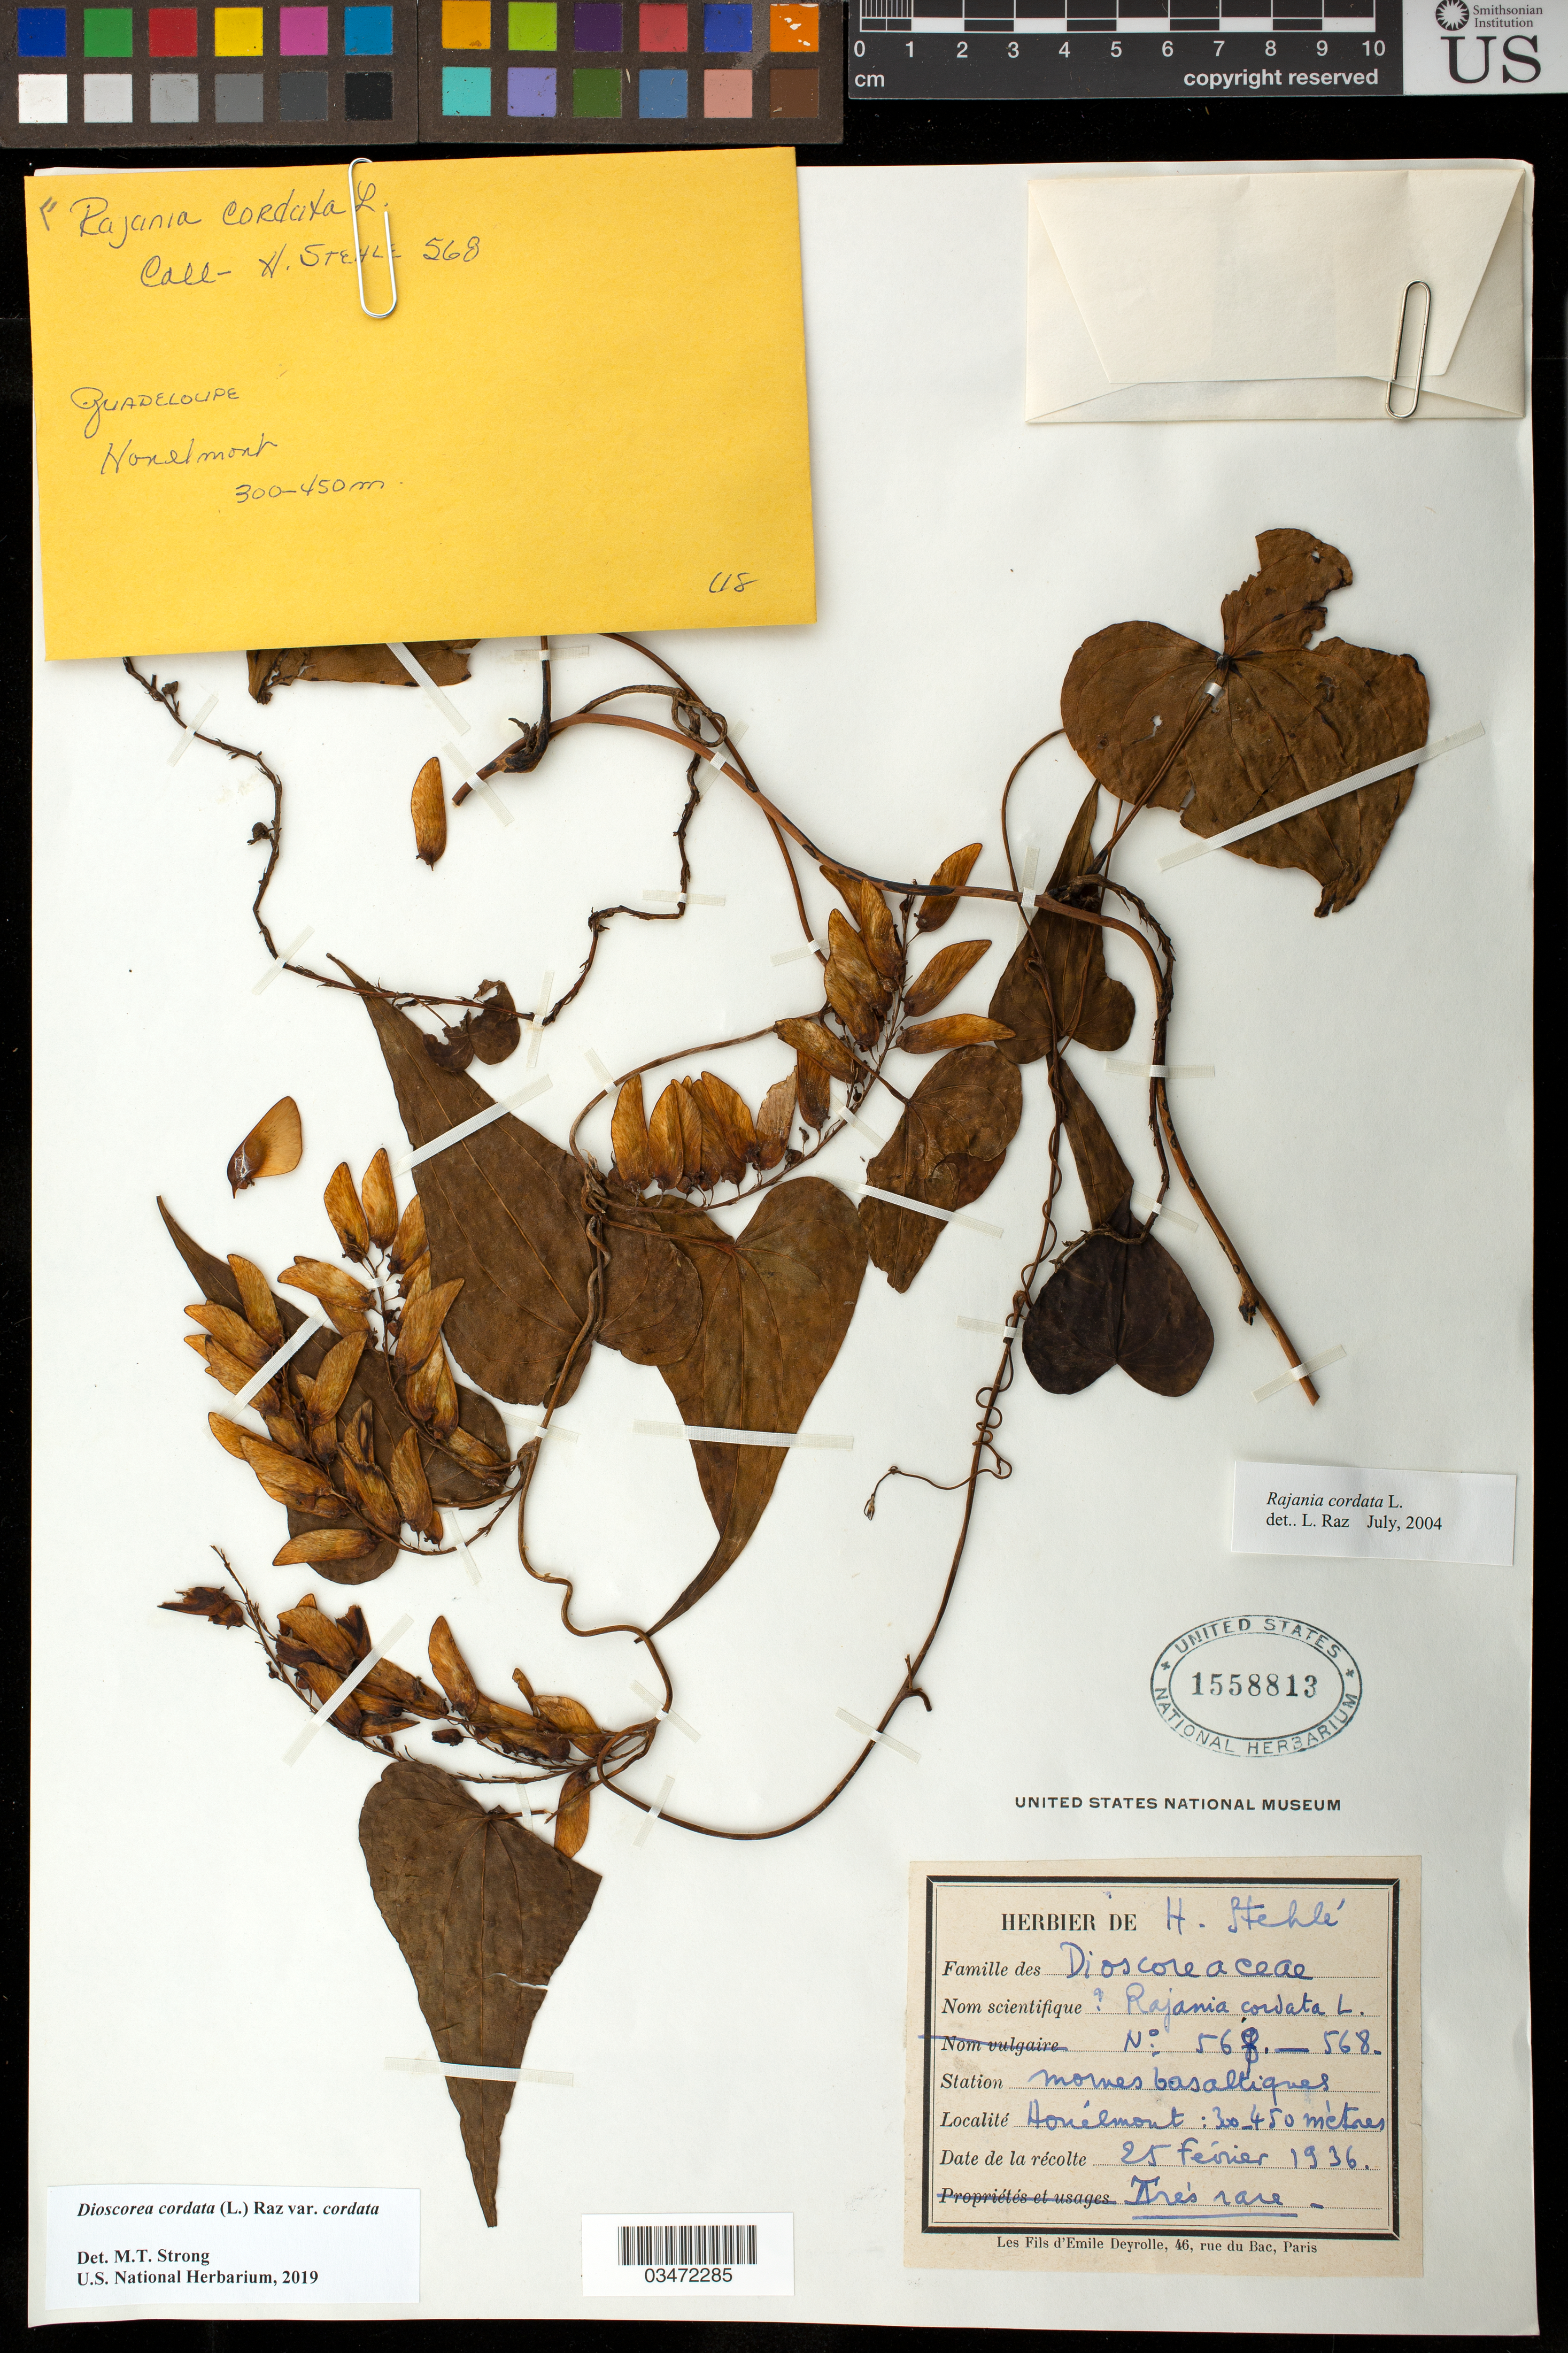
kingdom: Plantae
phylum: Tracheophyta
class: Liliopsida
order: Dioscoreales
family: Dioscoreaceae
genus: Dioscorea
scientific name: Dioscorea cordata var. cordata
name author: (L.) Raz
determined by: Strong, M. T., (US), Smithsonian Institution - National Museum of Natural History (UNITED STATES)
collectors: H. Stehlé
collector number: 568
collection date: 1936-02-25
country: Guadeloupe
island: Basse-Terre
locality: Houëlmont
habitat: Mornes basaltiques. Très rare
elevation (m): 300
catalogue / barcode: US 1558813